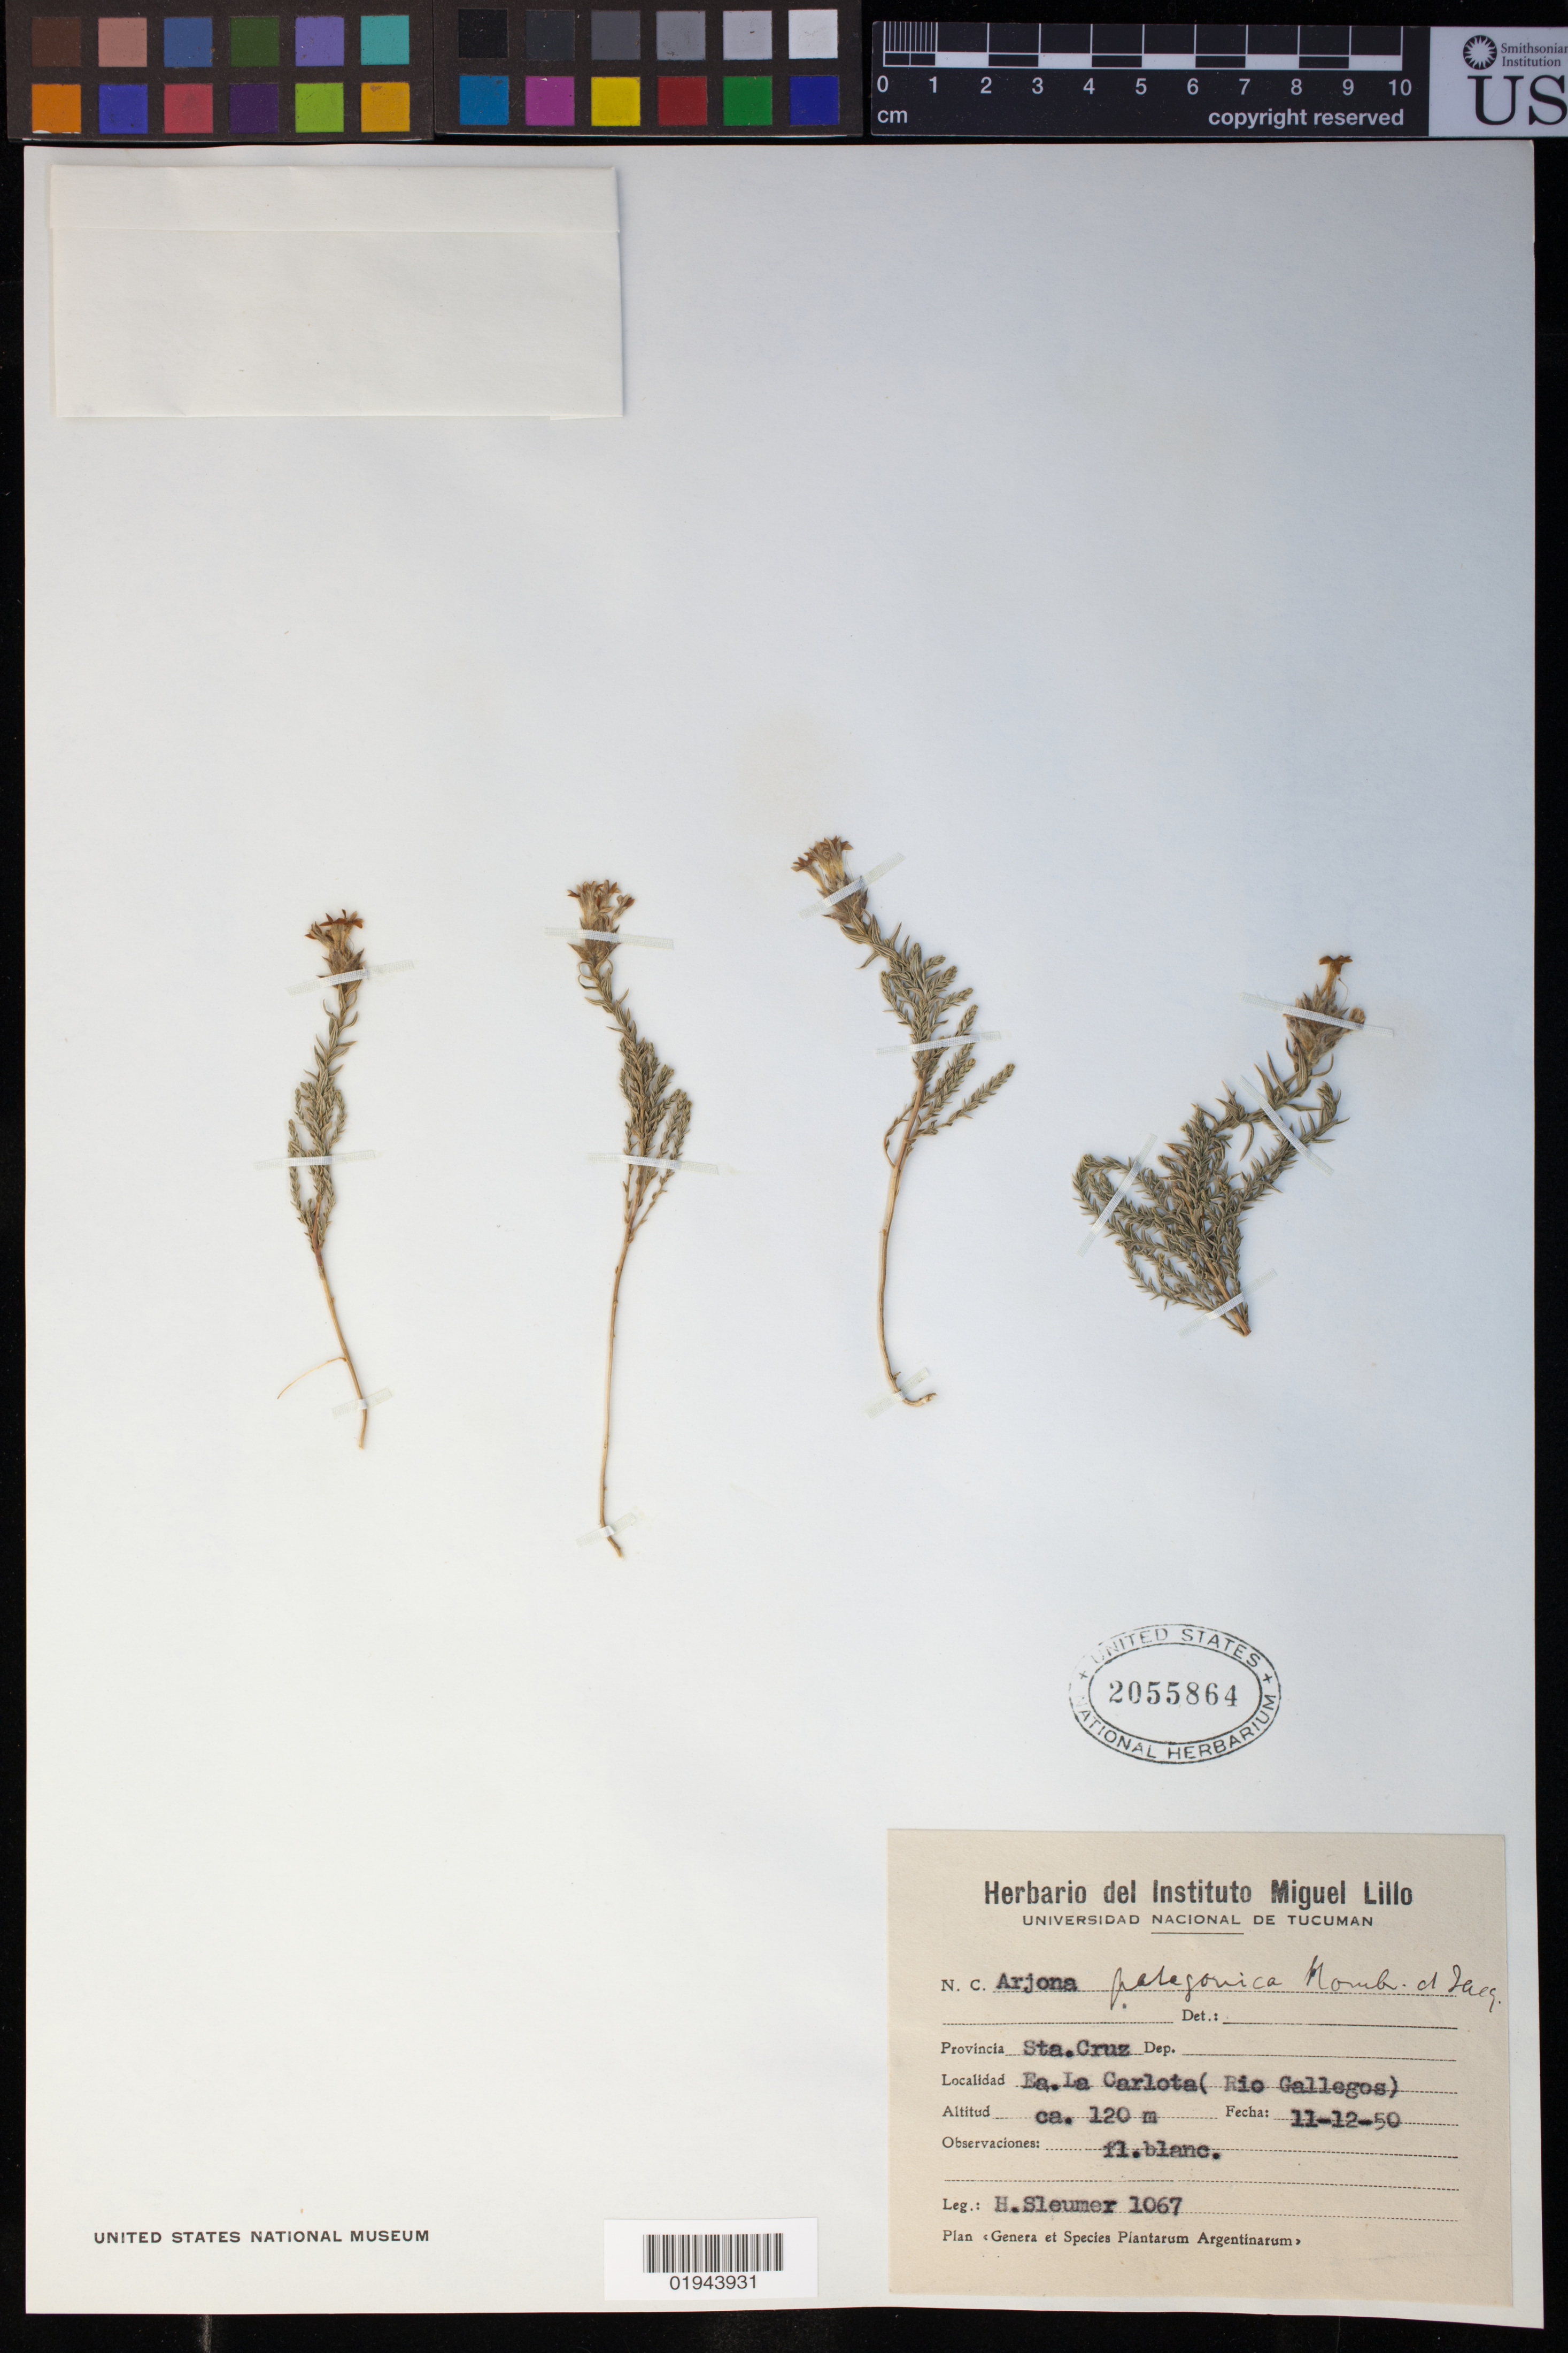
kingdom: Plantae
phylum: Tracheophyta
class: Magnoliopsida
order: Santalales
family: Schoepfiaceae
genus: Arjona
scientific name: Arjona patagonica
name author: Hombr. & Jacquinot ex Decne.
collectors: H. O. Sleumer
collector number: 1067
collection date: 1950-11-12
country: Argentina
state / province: Santa Cruz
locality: Ea. La Carlota (Rio Gallegos)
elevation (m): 120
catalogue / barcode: US 2055864